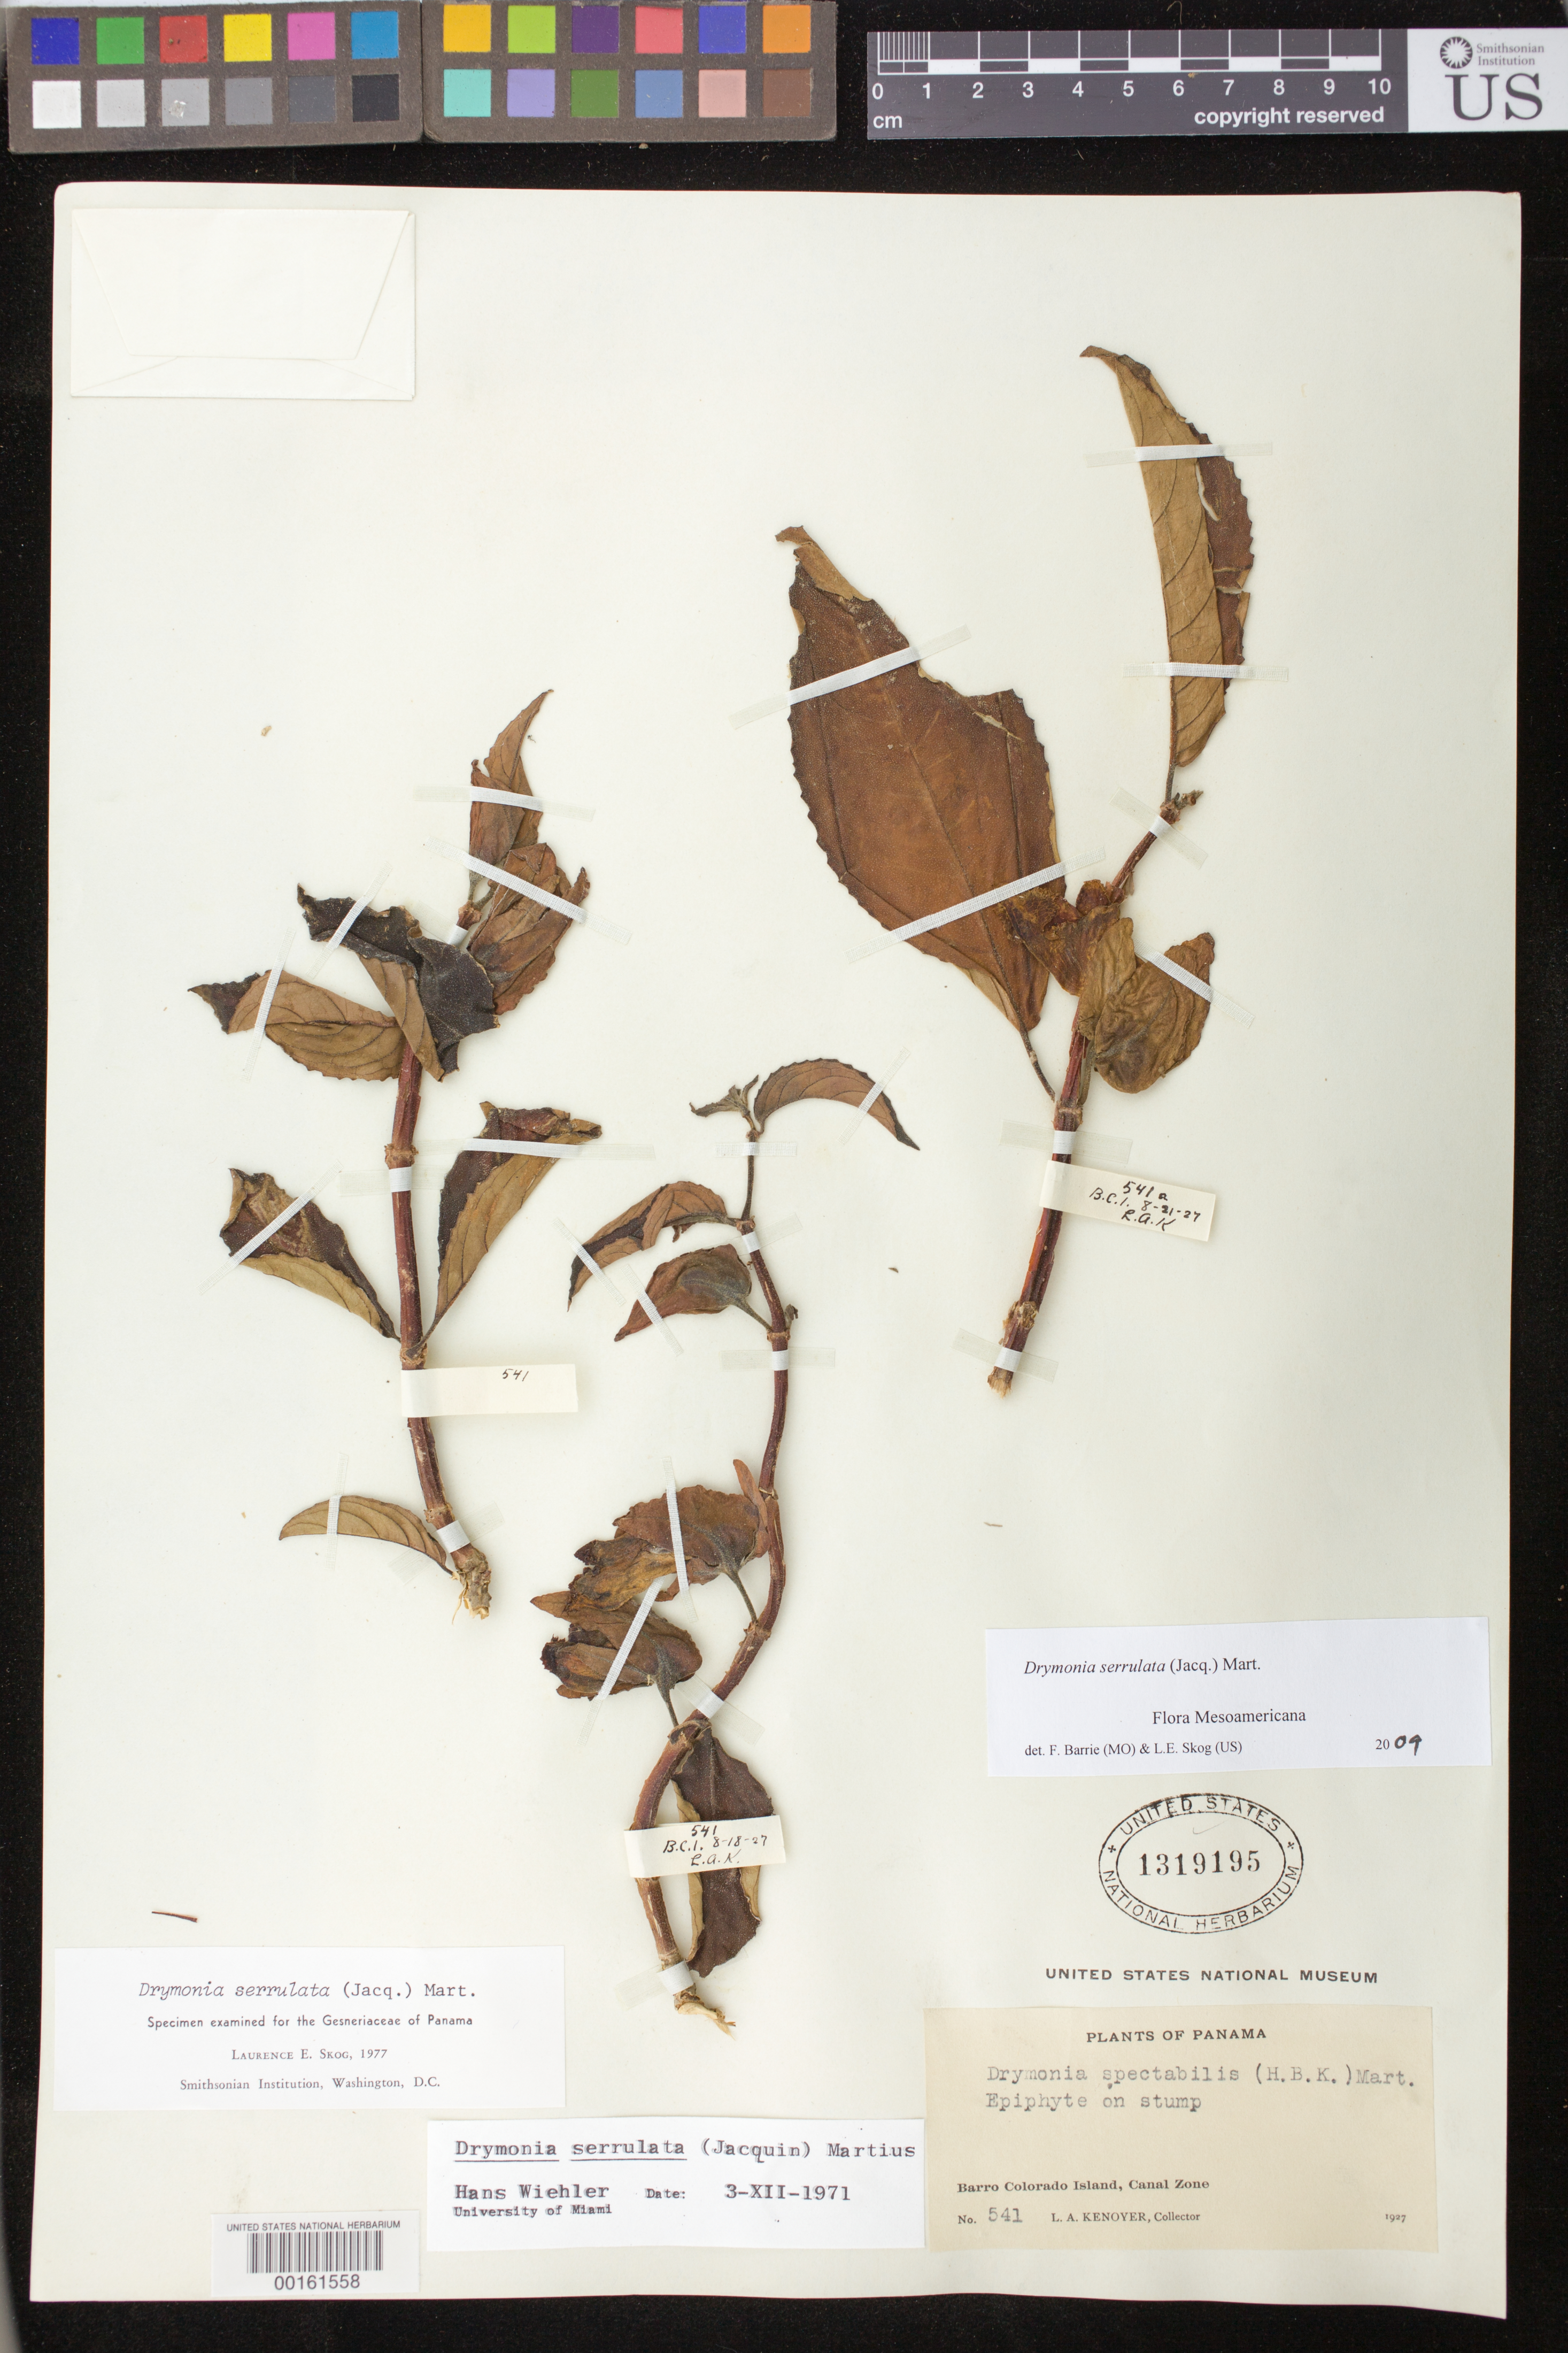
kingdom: Plantae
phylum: Tracheophyta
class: Magnoliopsida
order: Lamiales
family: Gesneriaceae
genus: Drymonia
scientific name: Drymonia serrulata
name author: (Jacq.) Mart.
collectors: L. A. Kenoyer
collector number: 541 /541A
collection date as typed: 18-21 Aug 1927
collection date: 1927-08-18/1927-08-21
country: Panama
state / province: Panamá Oeste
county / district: Canal Zone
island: Barro Colorado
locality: Barro Colorado Island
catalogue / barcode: US 1319195